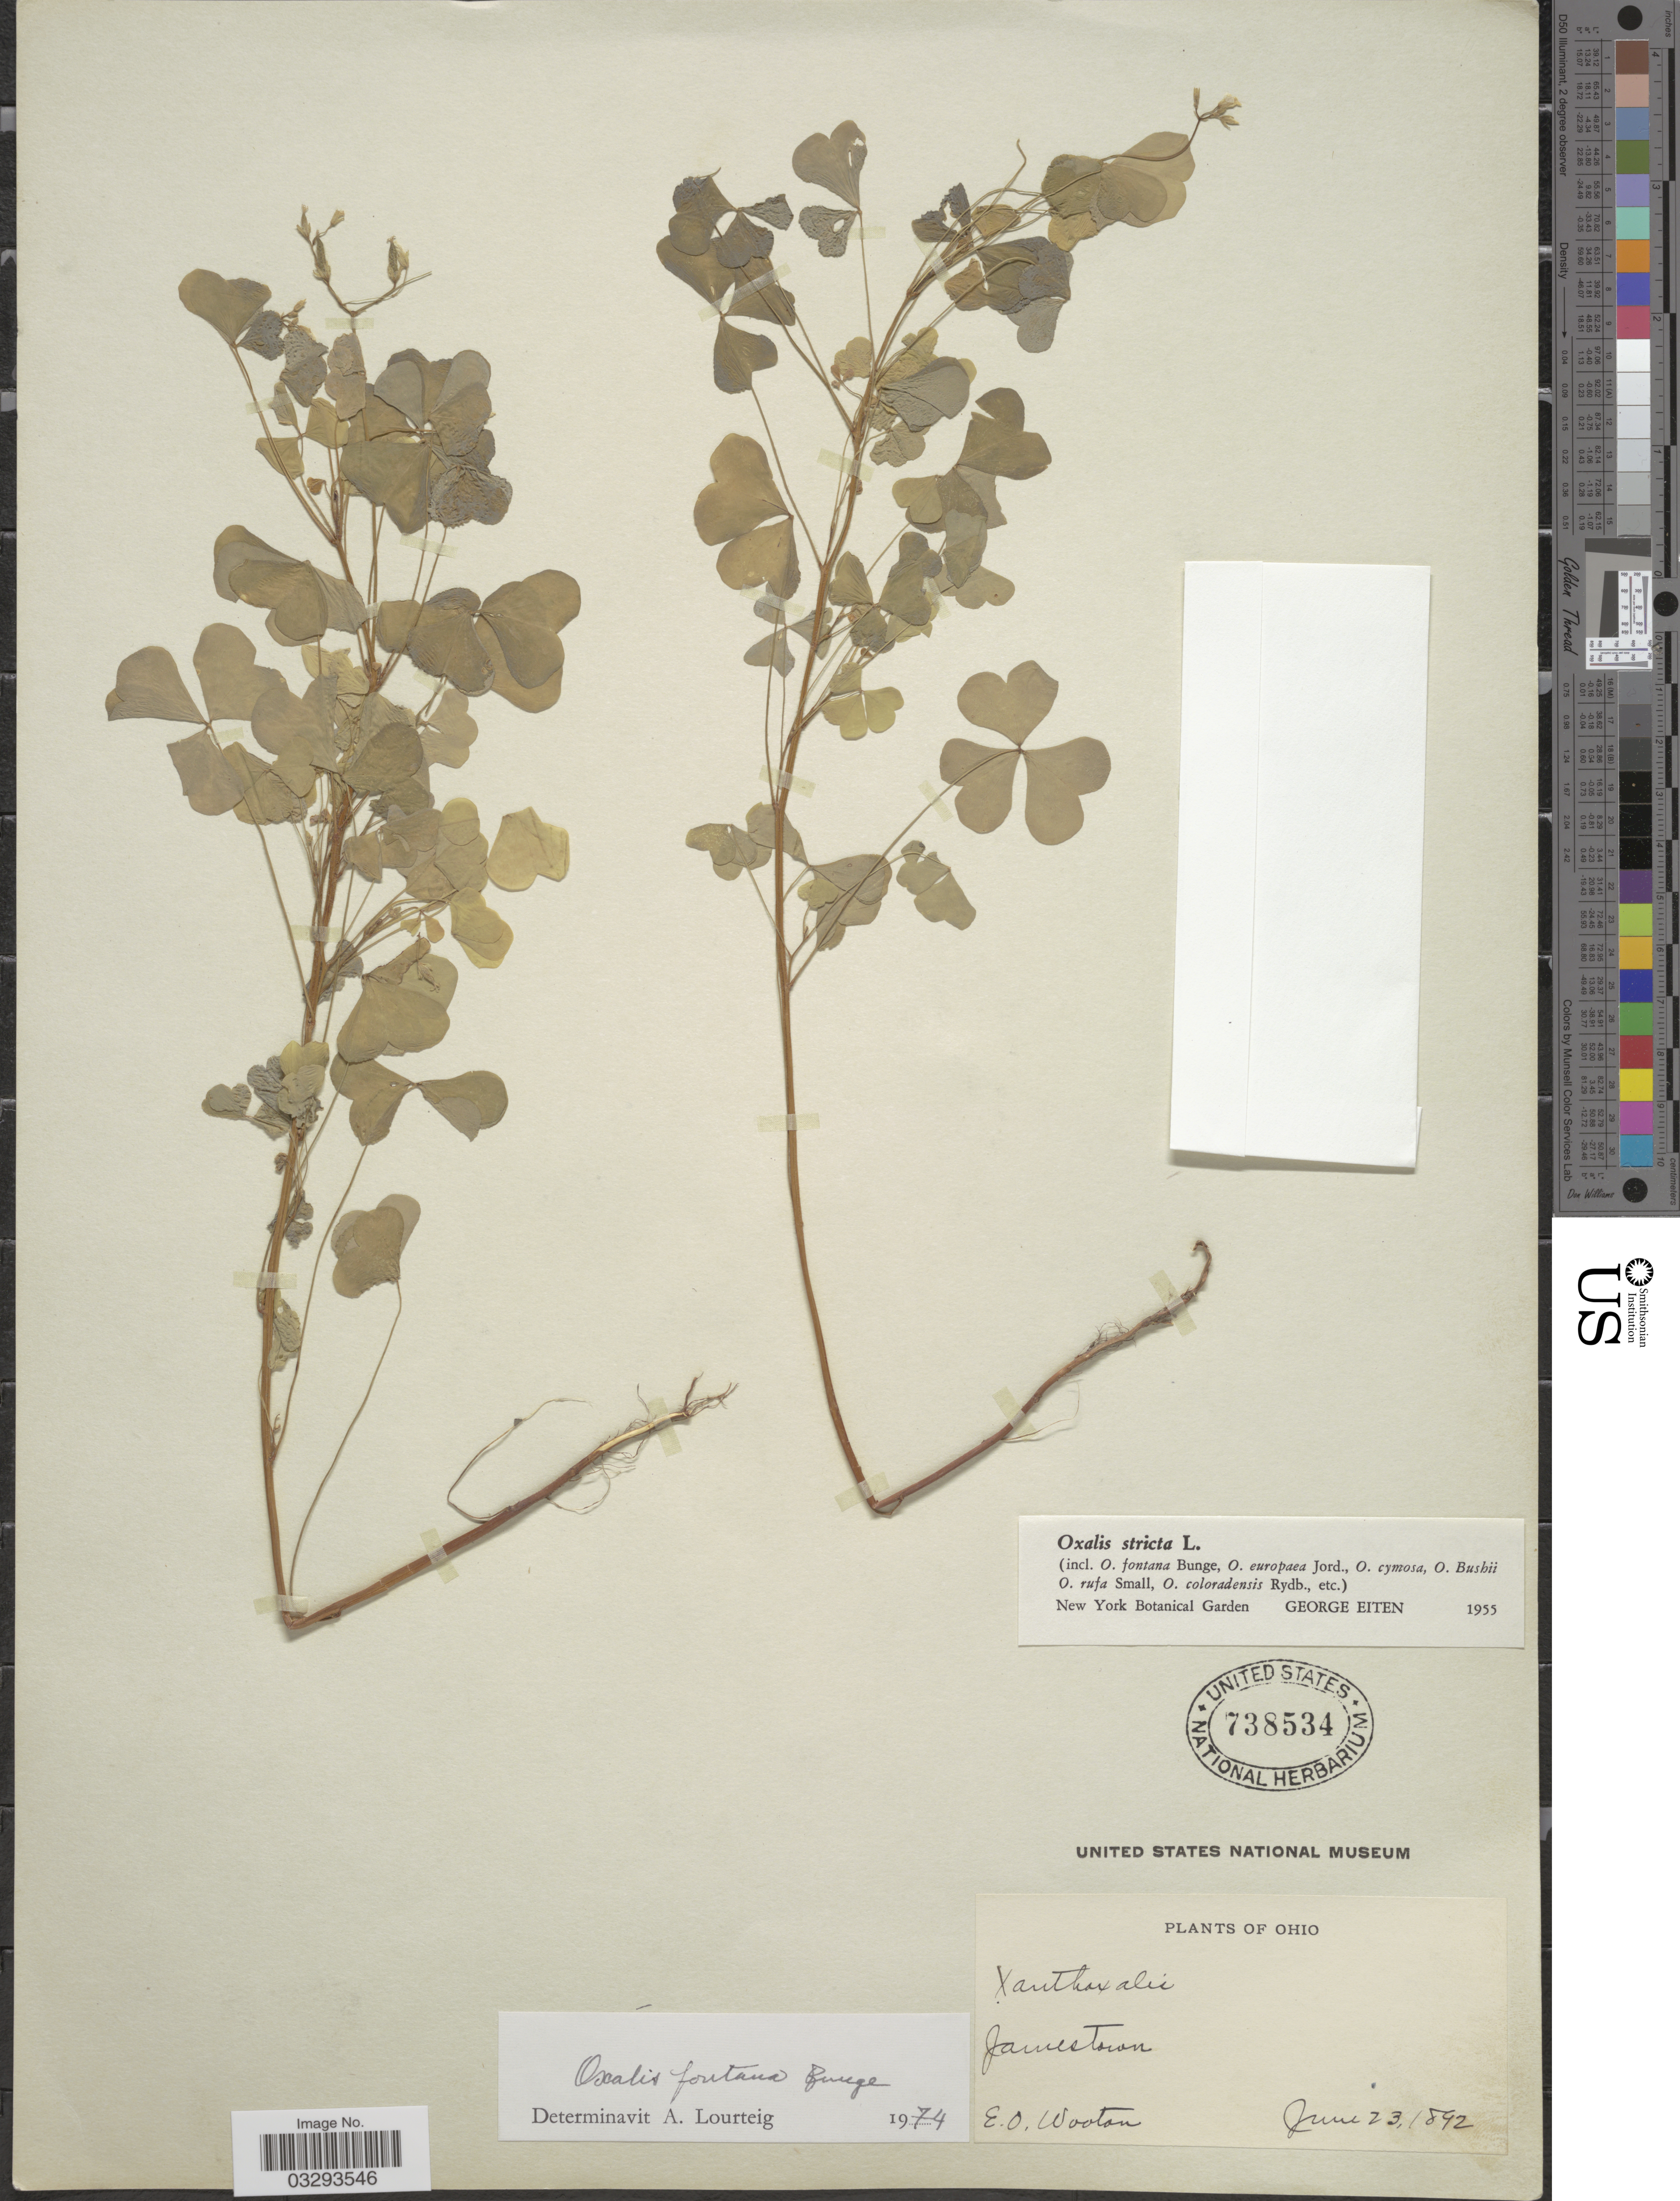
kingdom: Plantae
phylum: Tracheophyta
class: Magnoliopsida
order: Oxalidales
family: Oxalidaceae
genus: Oxalis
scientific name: Oxalis fontana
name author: Bunge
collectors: E. O. Wooton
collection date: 1892-06-23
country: United States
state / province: Ohio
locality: Jamestown.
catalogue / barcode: US 738534